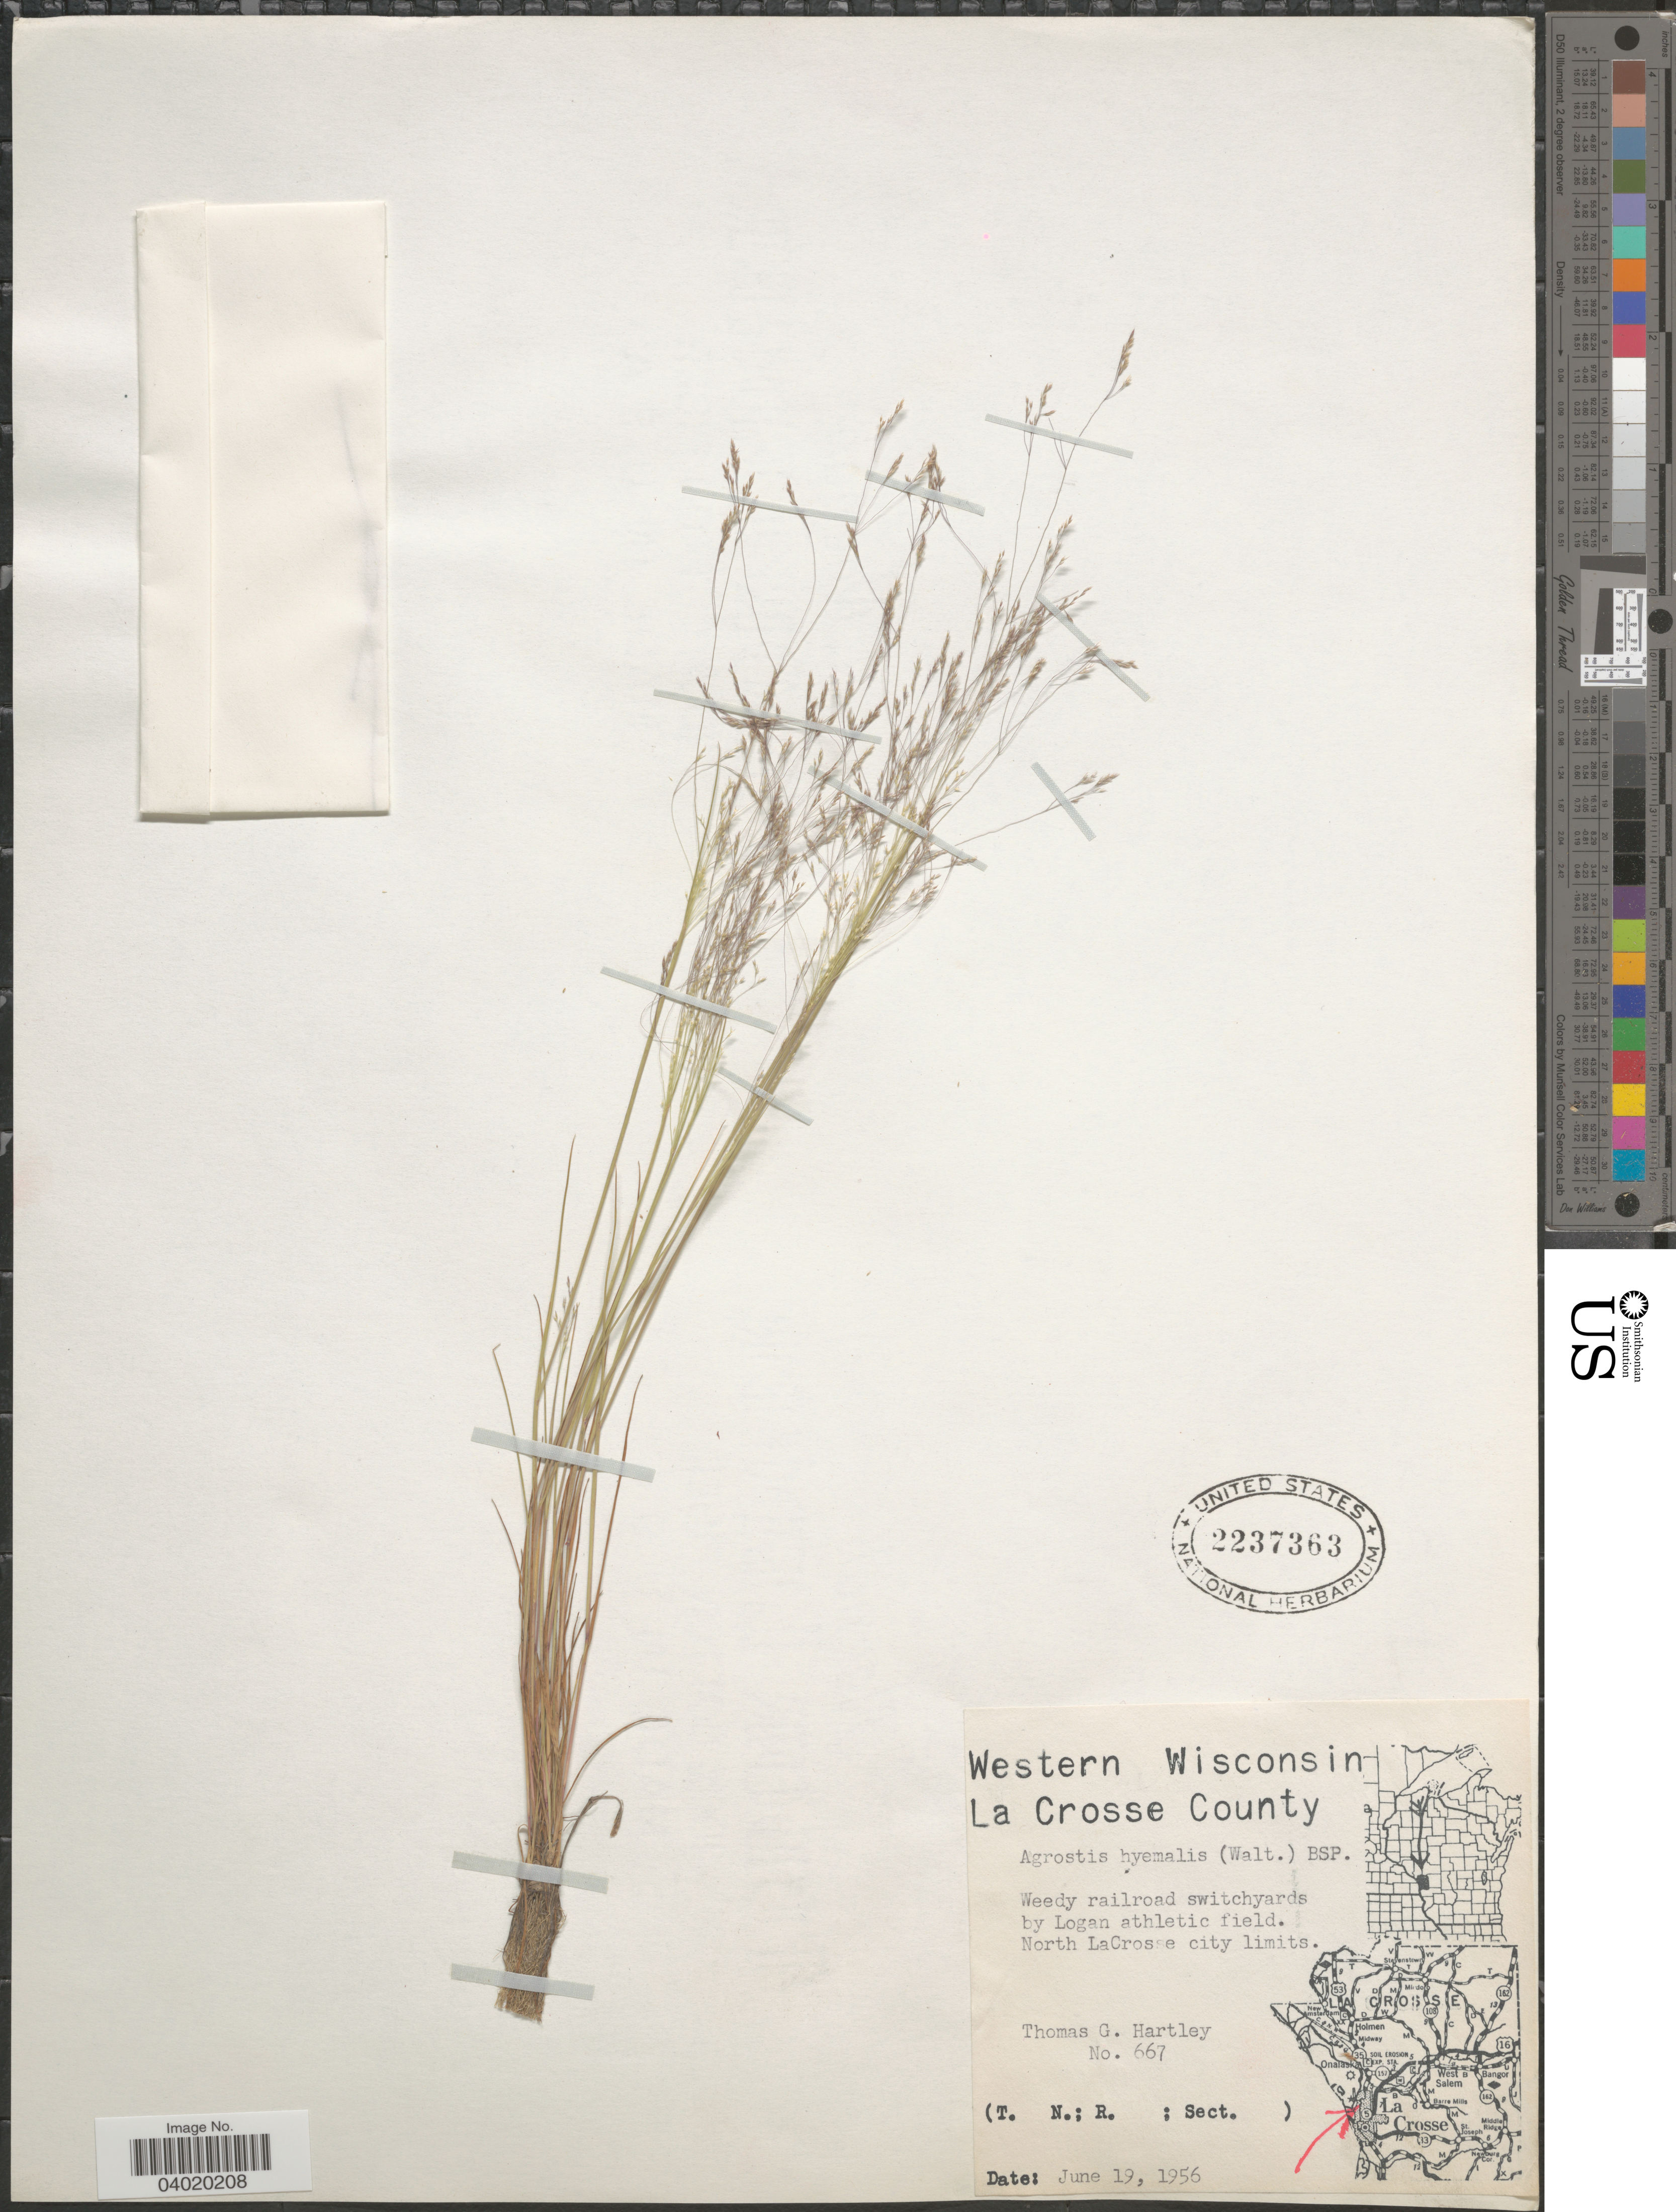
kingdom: Plantae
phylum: Tracheophyta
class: Liliopsida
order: Poales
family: Poaceae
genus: Agrostis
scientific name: Agrostis hyemalis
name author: (Walter) Britton et al.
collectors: T. G. Hartley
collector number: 667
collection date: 1956-06-19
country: United States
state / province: Wisconsin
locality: Western Wisconsin. La Crosse County. Weedy railroad switchyards by Logan athletic field. North LaCrosse city limits.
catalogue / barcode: US 2237363